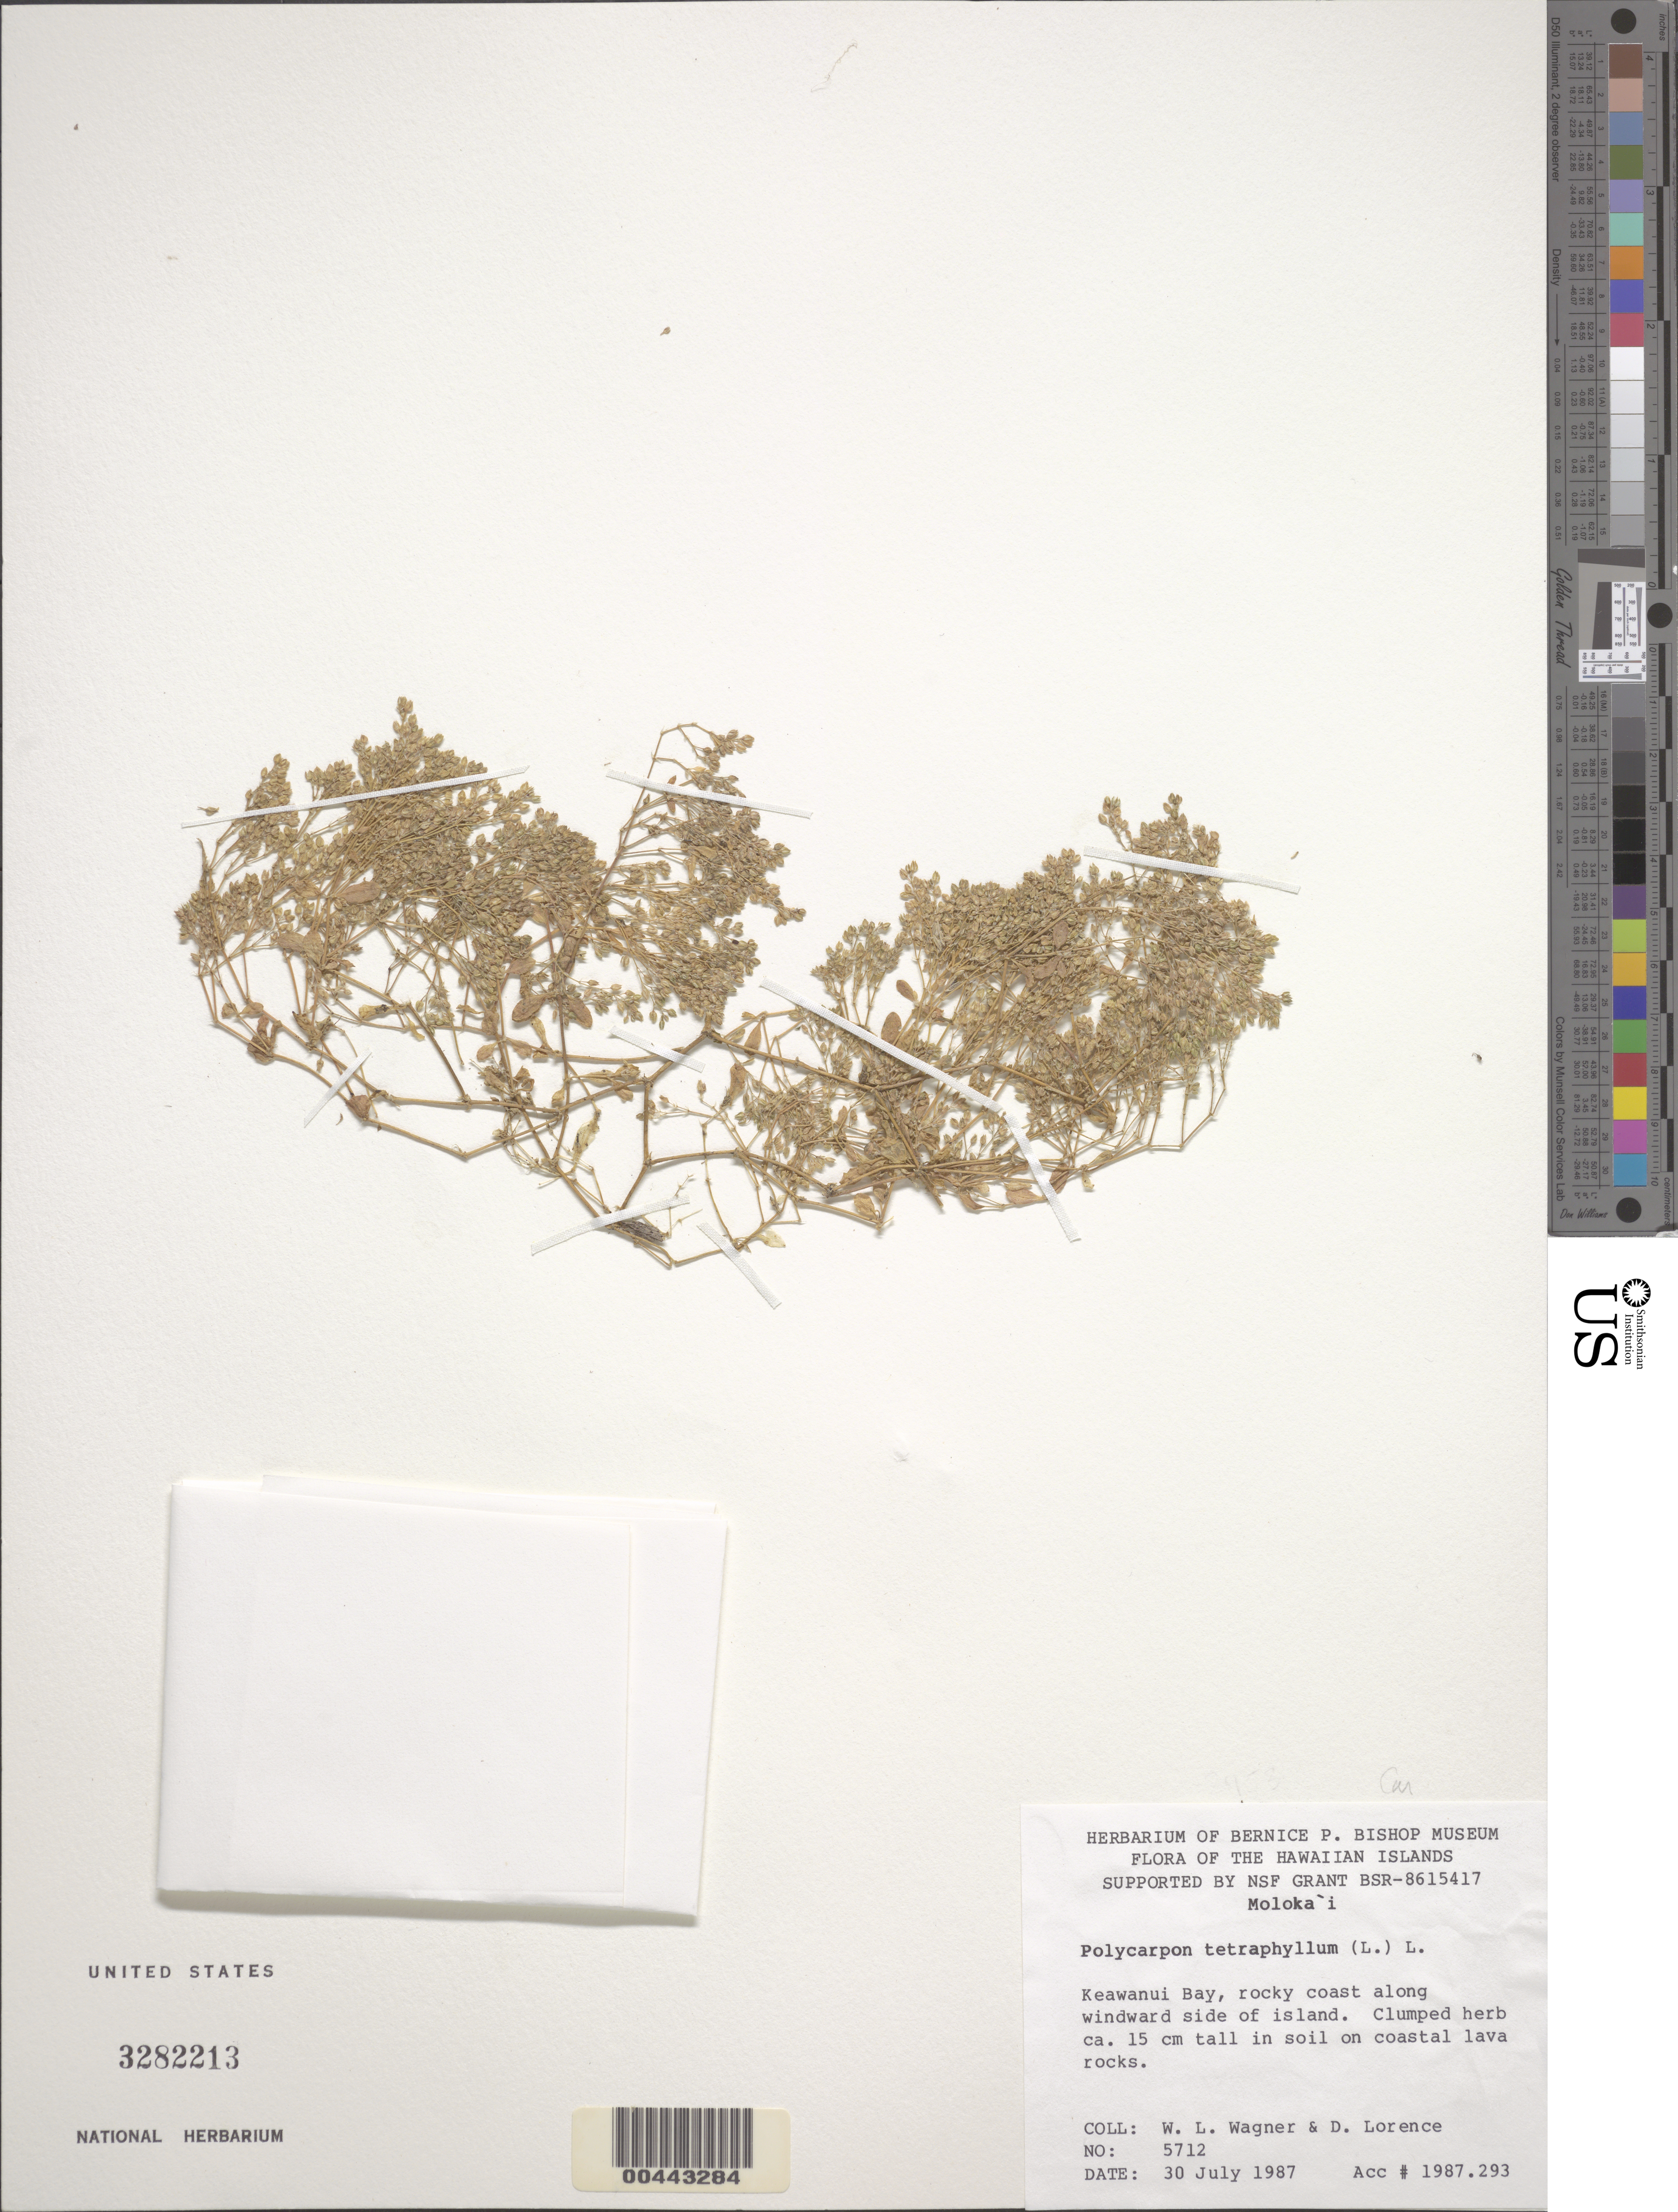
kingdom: Plantae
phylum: Tracheophyta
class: Magnoliopsida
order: Caryophyllales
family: Caryophyllaceae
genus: Polycarpon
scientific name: Polycarpon tetraphyllum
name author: (L.) L.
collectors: W. L. Wagner & D. Lorence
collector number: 5712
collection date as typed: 30 Jul 1987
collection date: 1987-07-30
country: United States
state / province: Hawaii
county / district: Maui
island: Moloka'i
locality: Keawanui Bay, coast along windward side of island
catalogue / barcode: US 3282213